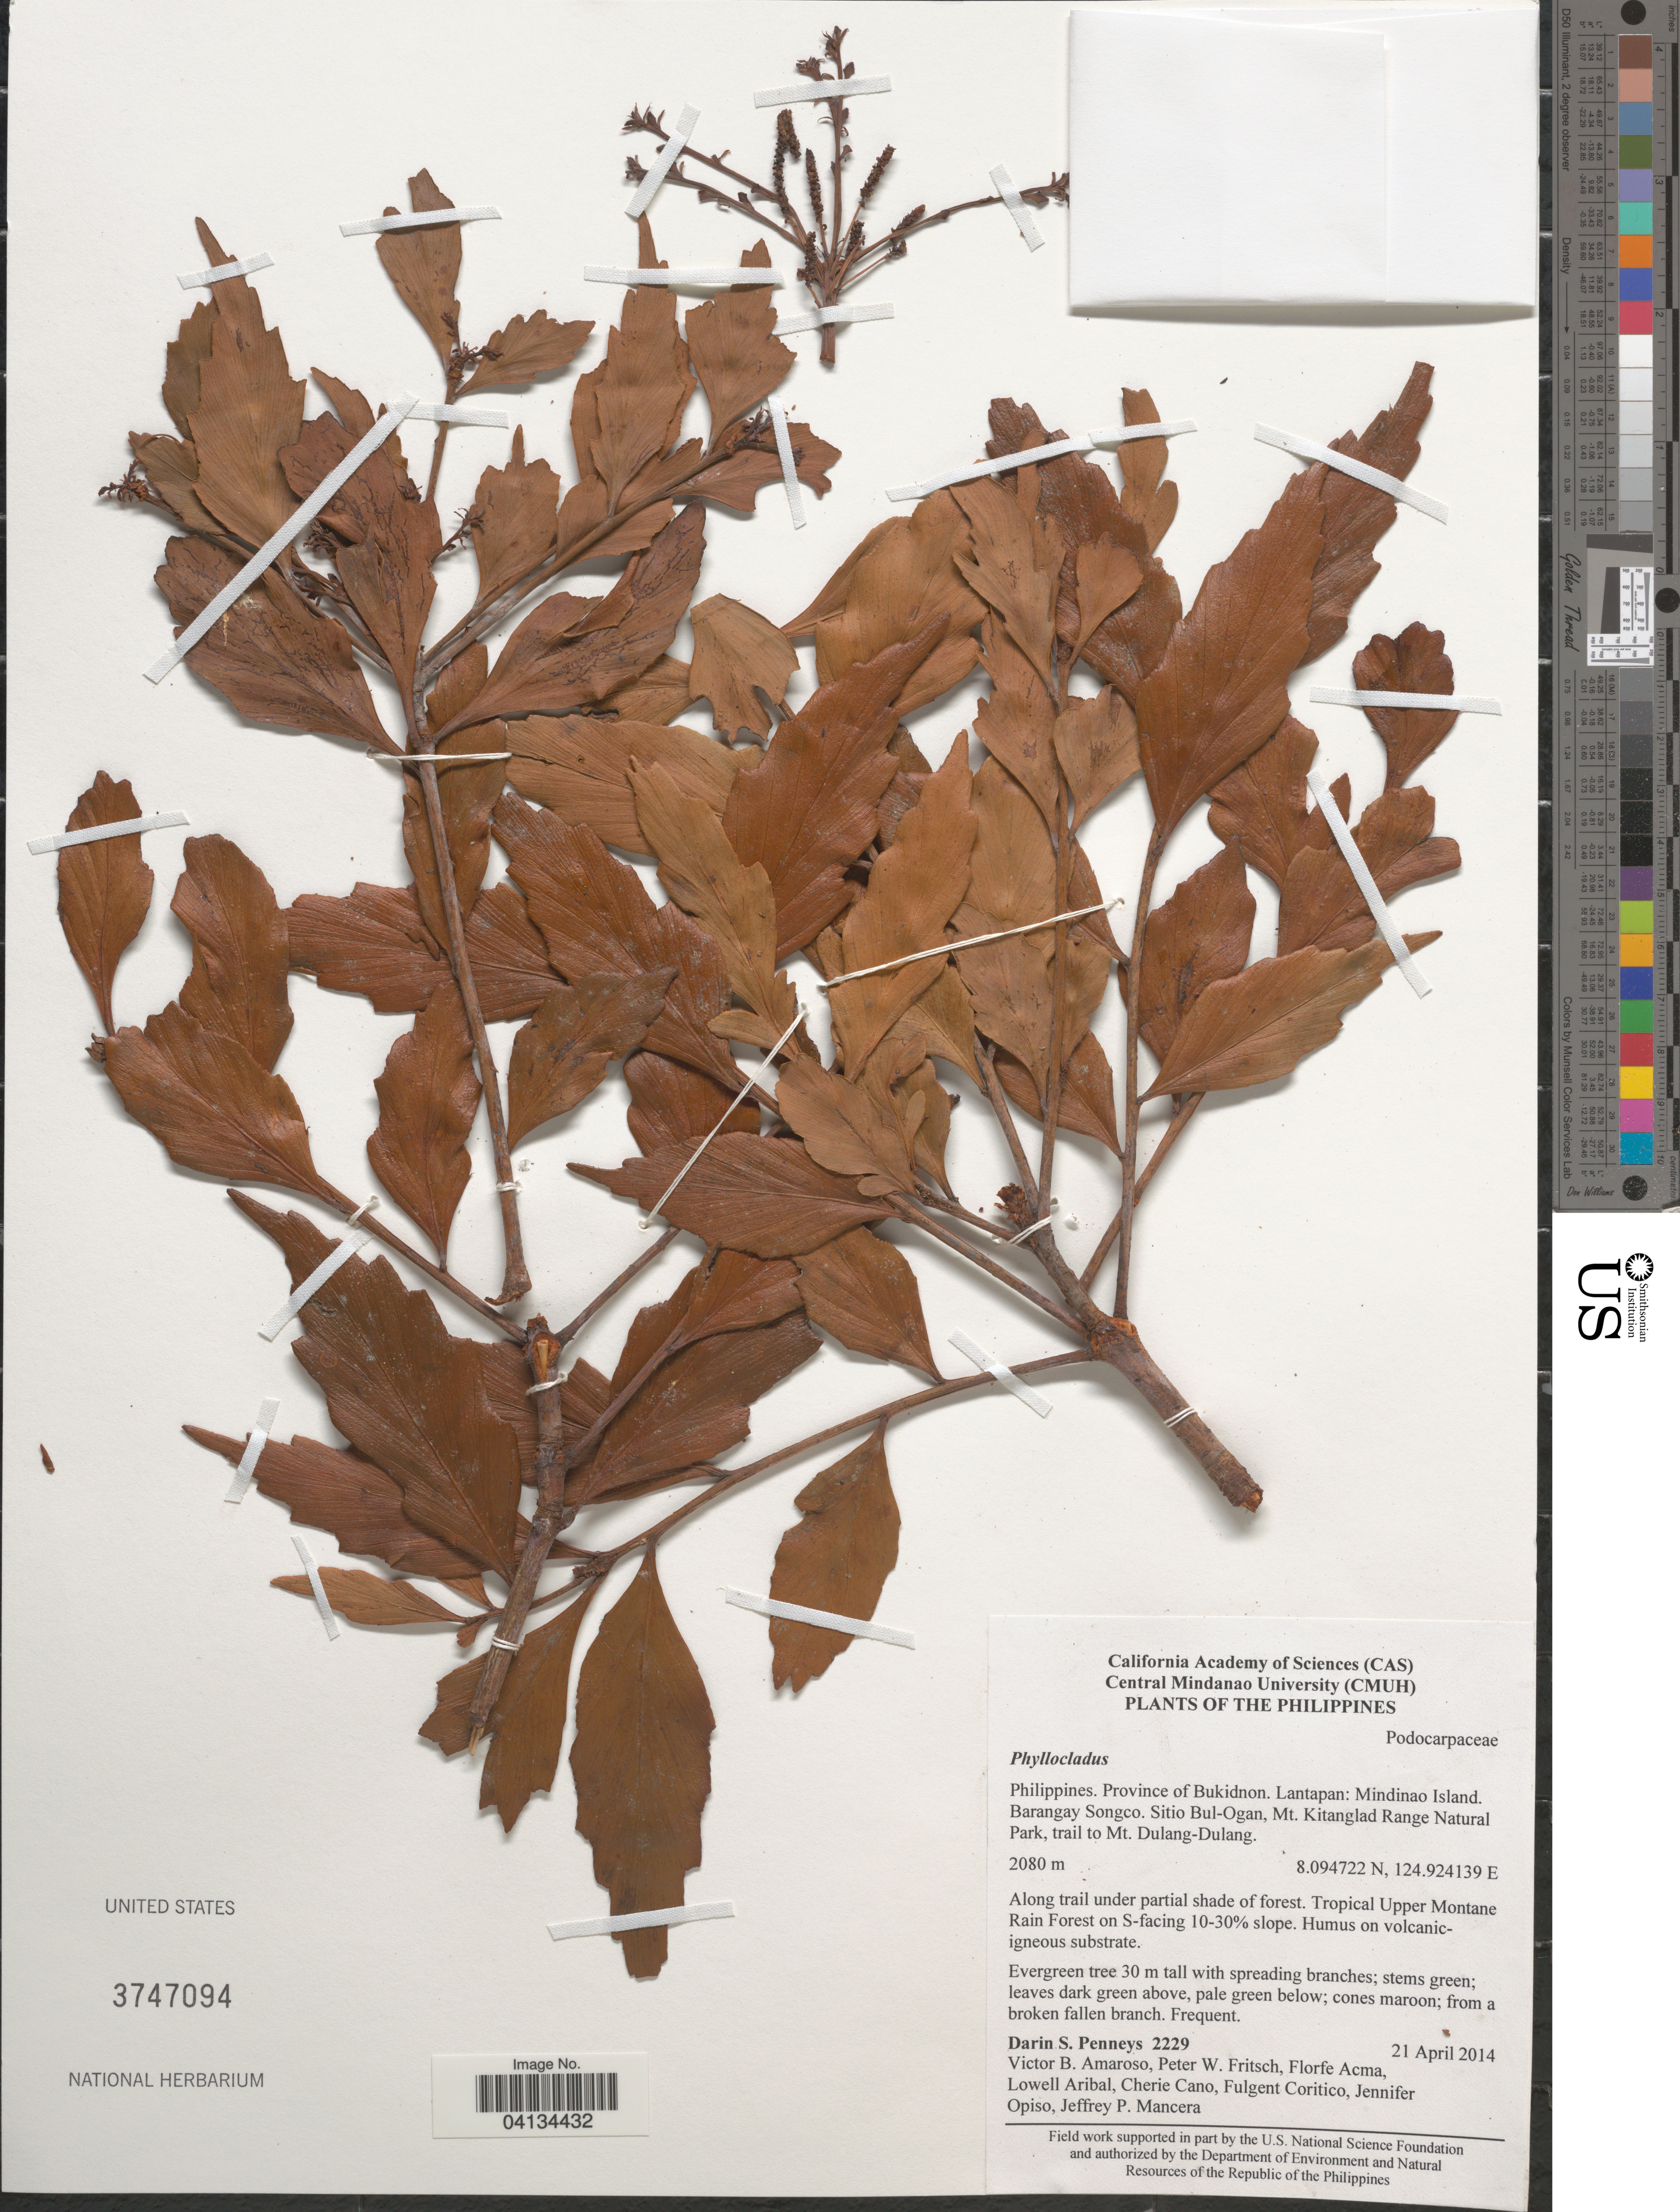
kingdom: Plantae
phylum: Tracheophyta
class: Pinopsida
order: Pinales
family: Phyllocladaceae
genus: Phyllocladus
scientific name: Phyllocladus sp.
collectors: D. S. Penneys, V. Amoroso, P. W. Fritsch, F. Acma & et al.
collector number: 2229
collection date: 2014-04-21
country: Philippines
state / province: Northern Mindanao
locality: Province of Bukidnon. Lantapan: Mindinao Island. Barangay Songco. Sitio Bul-Ogan, Mt. Kitanglad Range Natural Park, trail to Mt. Dulang-Dulang. Tropical Upper Montane Rain Forest on S-facing 10-30% slope.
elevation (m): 2080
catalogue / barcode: US 3747094